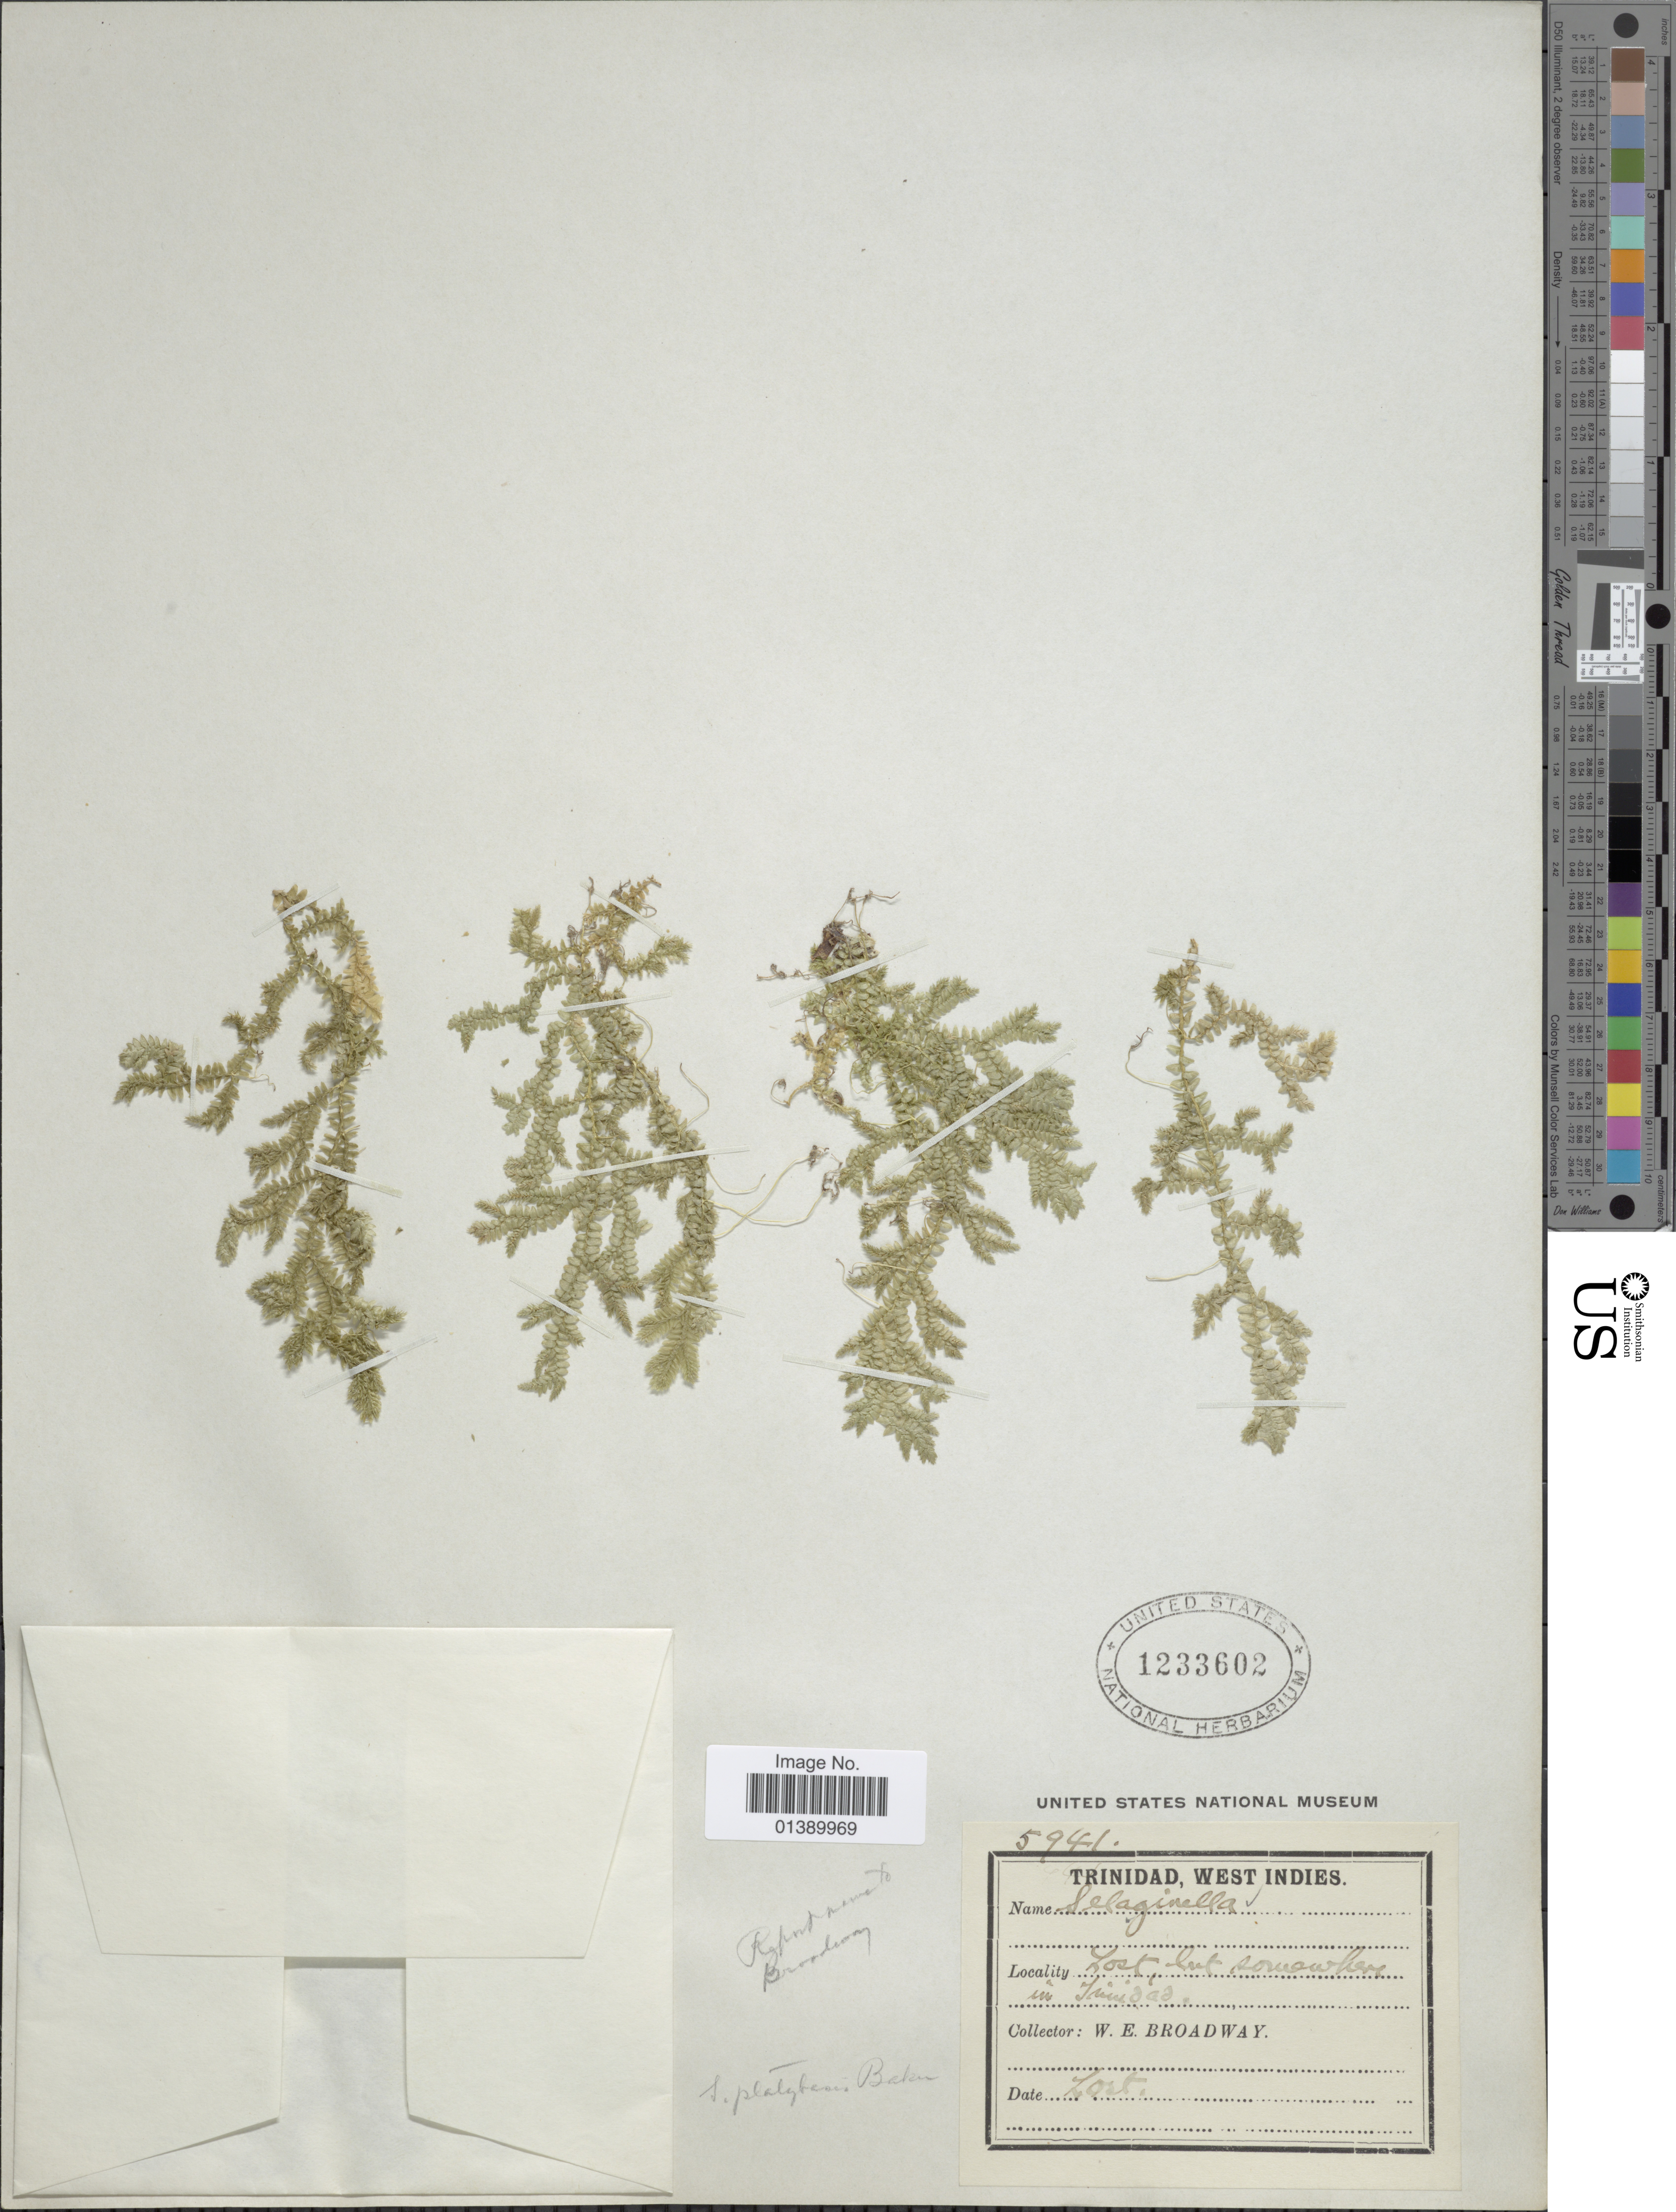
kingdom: Plantae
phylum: Tracheophyta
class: Lycopodiopsida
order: Selaginellales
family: Selaginellaceae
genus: Selaginella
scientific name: Selaginella producta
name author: Baker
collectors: W. E. Broadway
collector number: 5941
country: Trinidad and Tobago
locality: Trinidad, West Indies, Lost, but somewhere in Trinidad.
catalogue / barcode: US 1233602